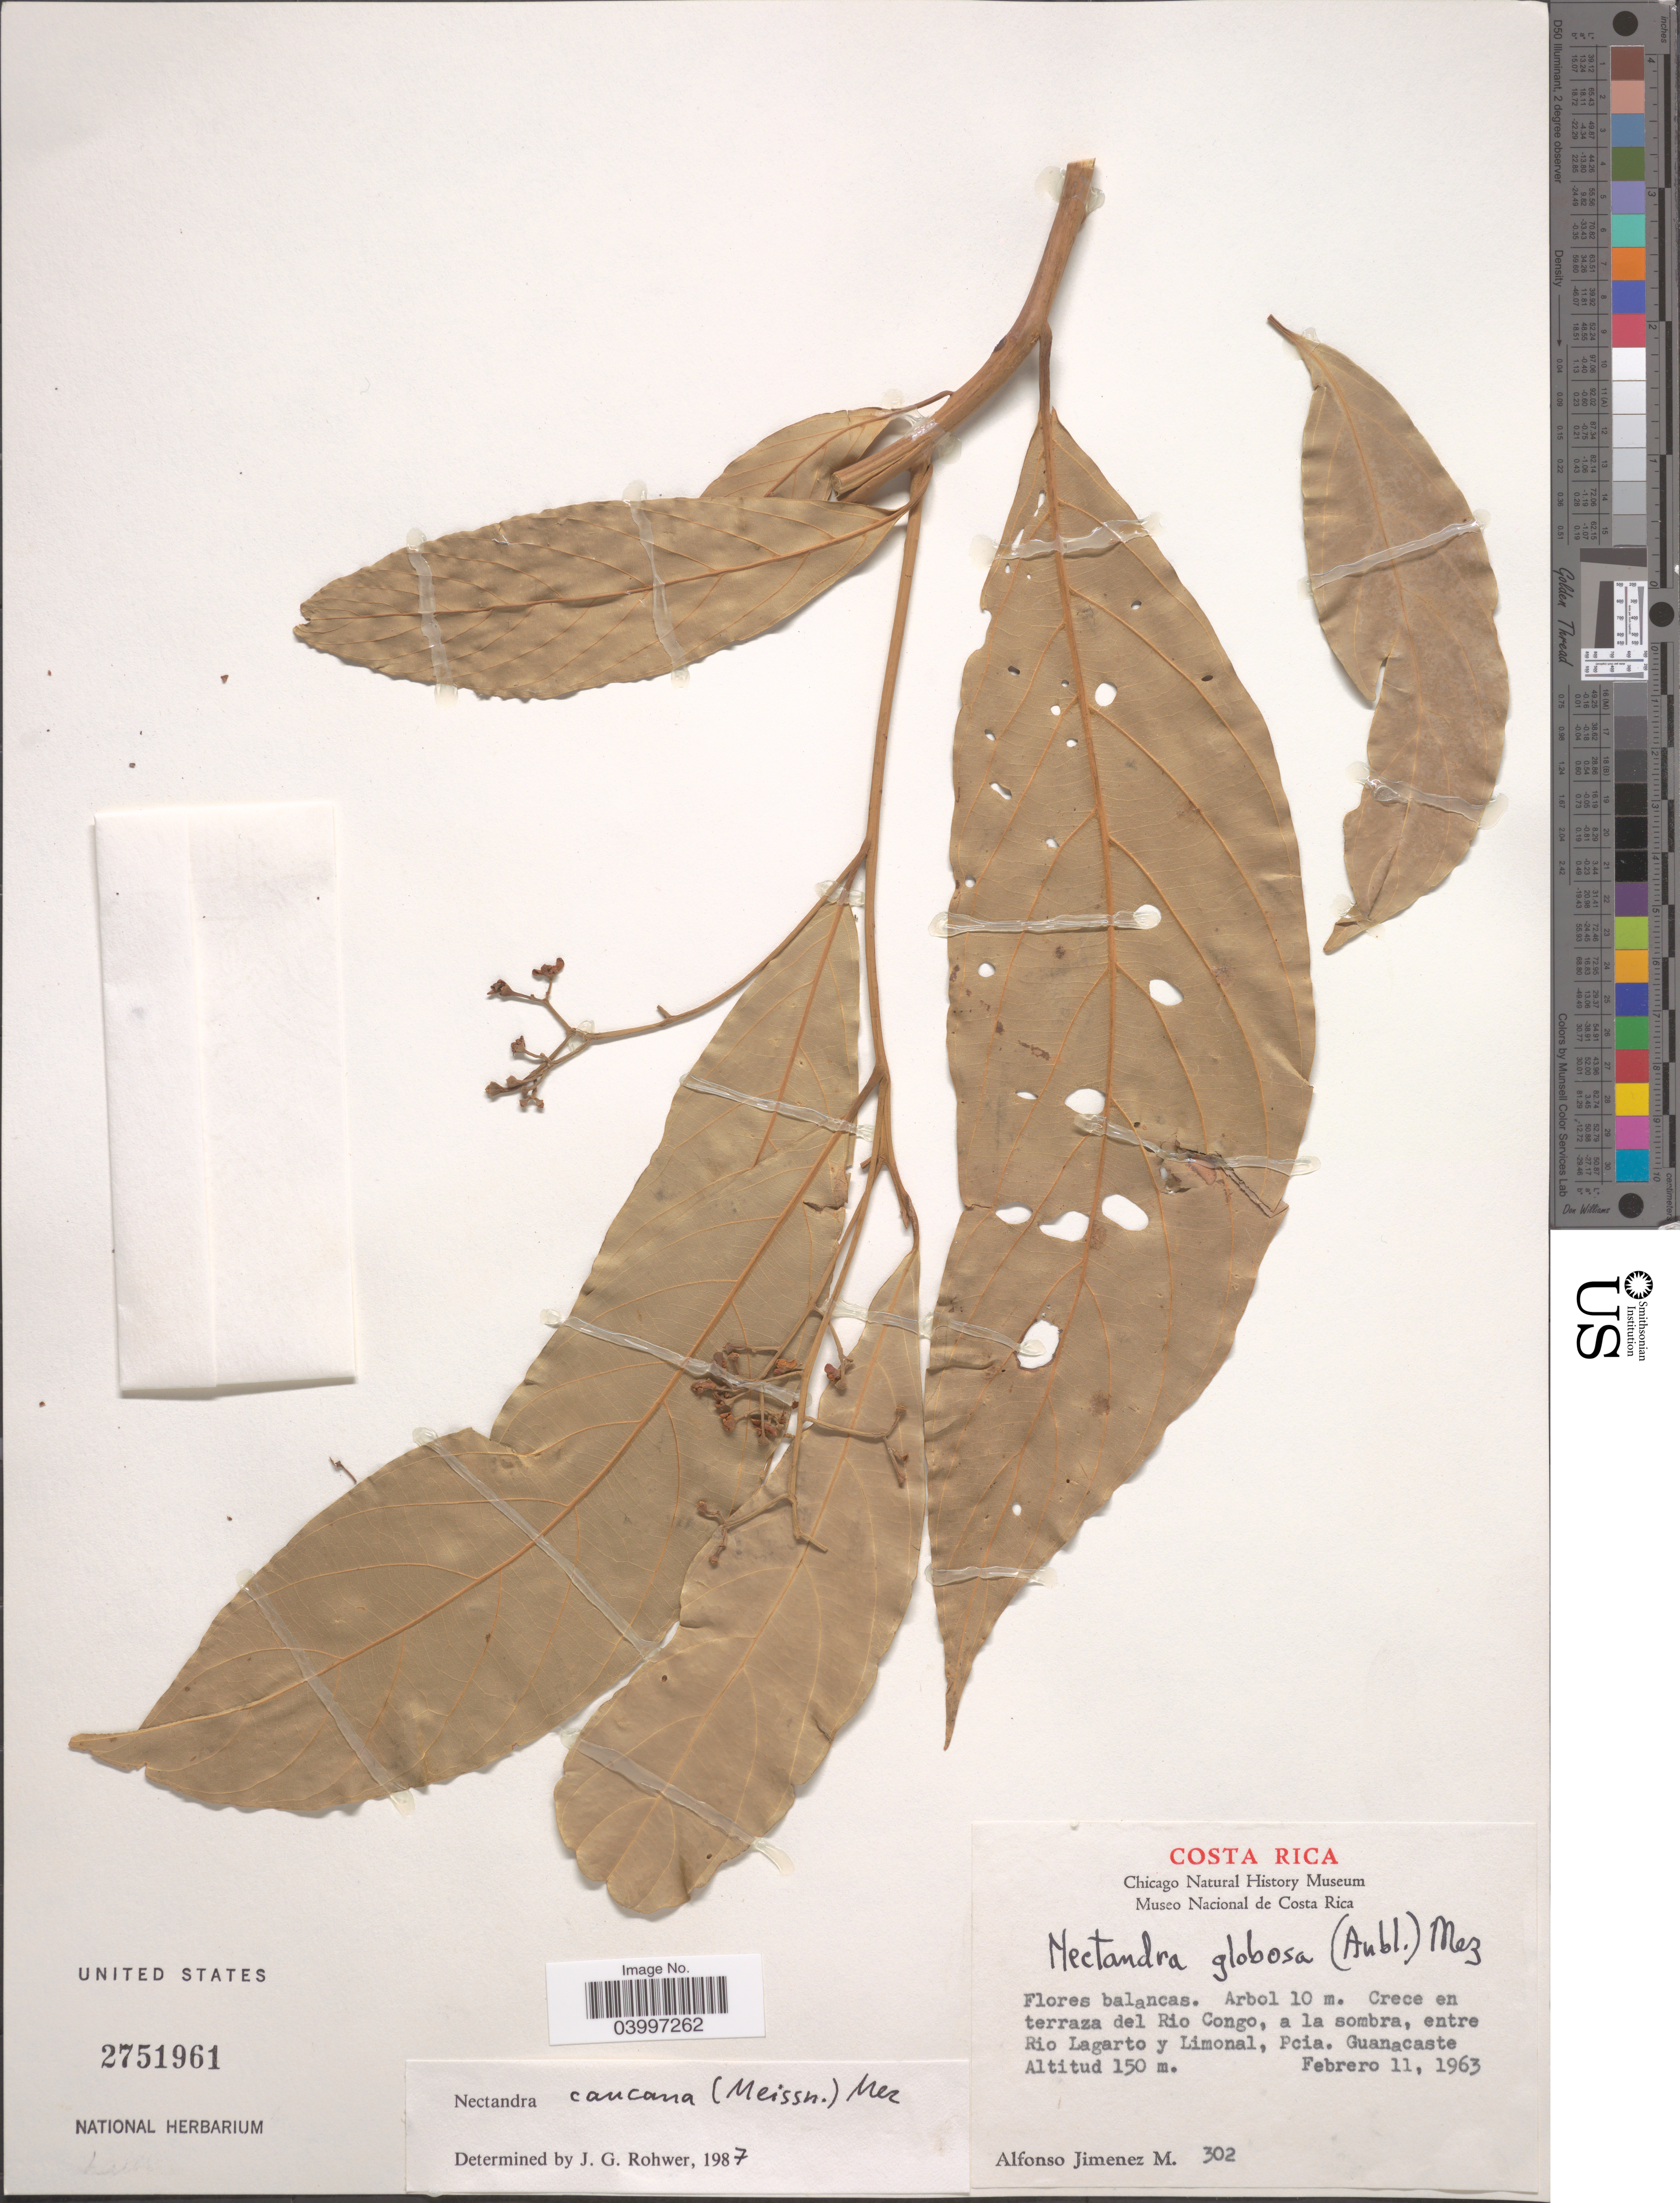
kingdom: Plantae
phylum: Tracheophyta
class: Magnoliopsida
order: Laurales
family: Lauraceae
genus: Nectandra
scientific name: Nectandra caucana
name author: (Meisn.) Mez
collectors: A. Jimenez M.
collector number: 302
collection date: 1963-02-11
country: Costa Rica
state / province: Guanacaste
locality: Crece en terraza del Rio Congo, a la sombra, entre Rio Lagarto y Limonal.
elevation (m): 150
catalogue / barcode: US 2751961